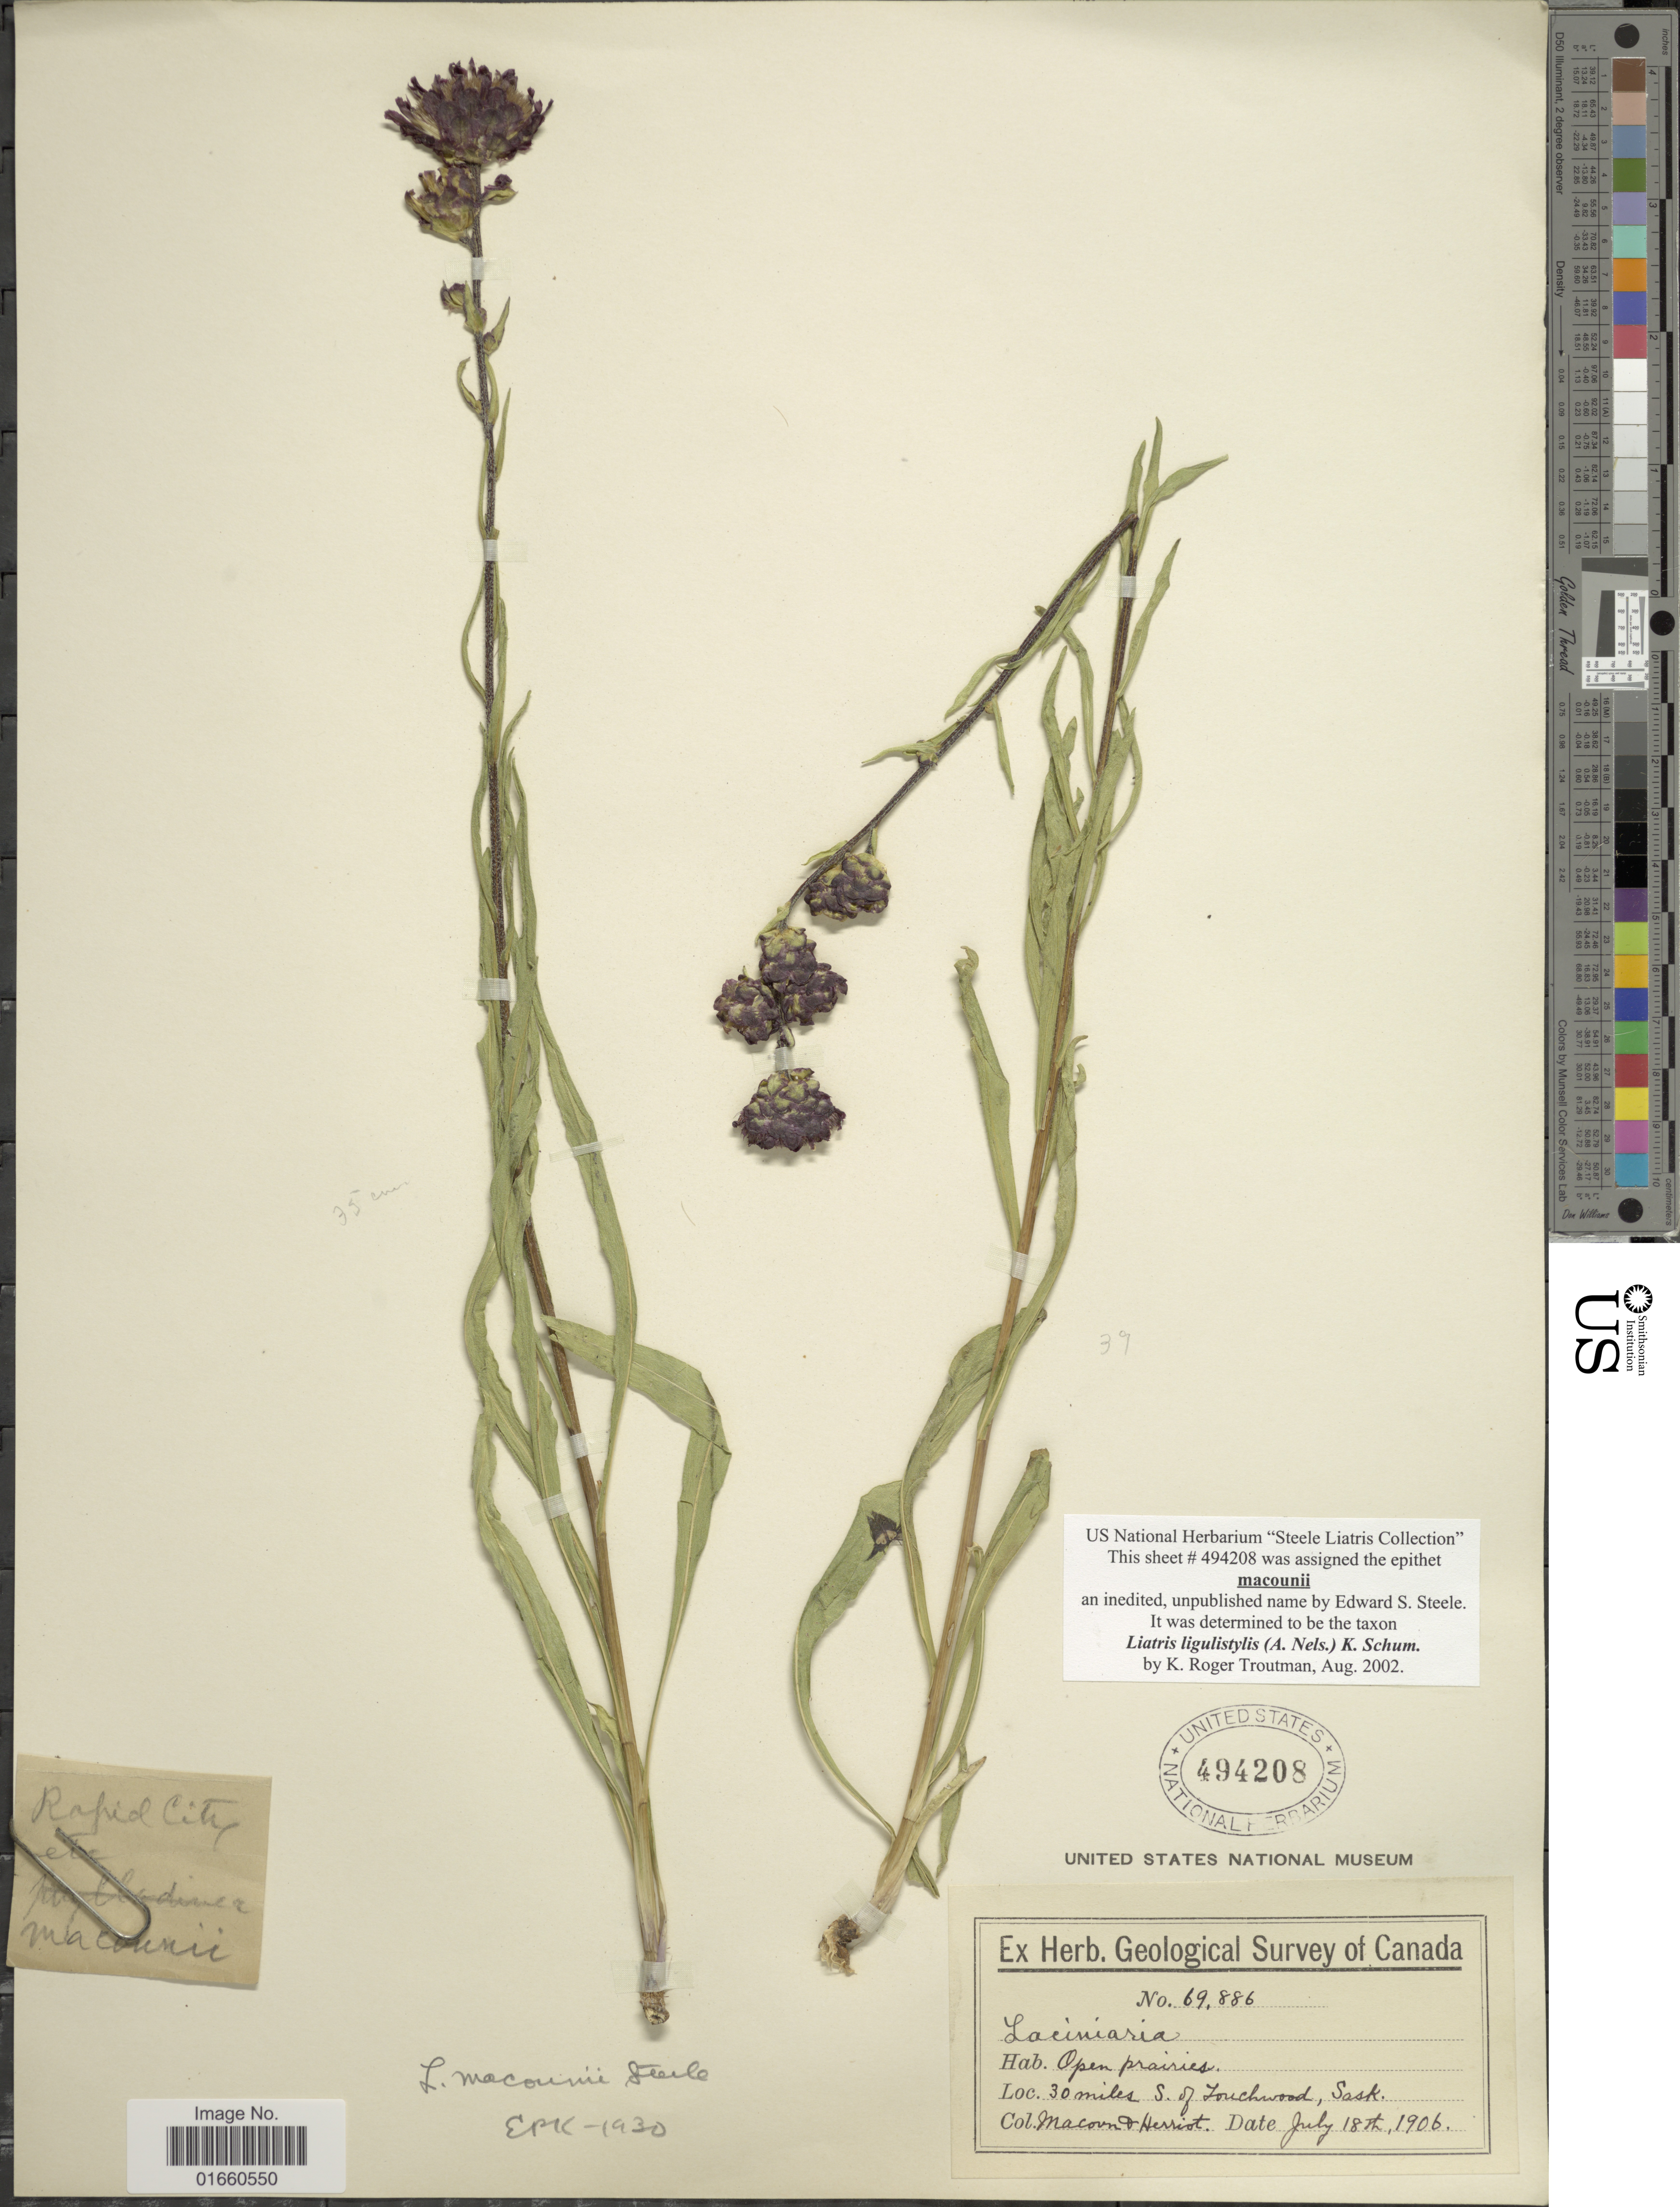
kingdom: Plantae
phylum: Tracheophyta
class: Magnoliopsida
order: Asterales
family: Asteraceae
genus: Liatris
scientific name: Liatris ligulistylis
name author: (A. Nelson) K. Schum.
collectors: -- Macoun & W. Herriot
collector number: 69886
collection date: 1906-07-18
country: Canada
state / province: Saskatchewan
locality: Open prairies, 30 miles S of Touchwood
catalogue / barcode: US 494208